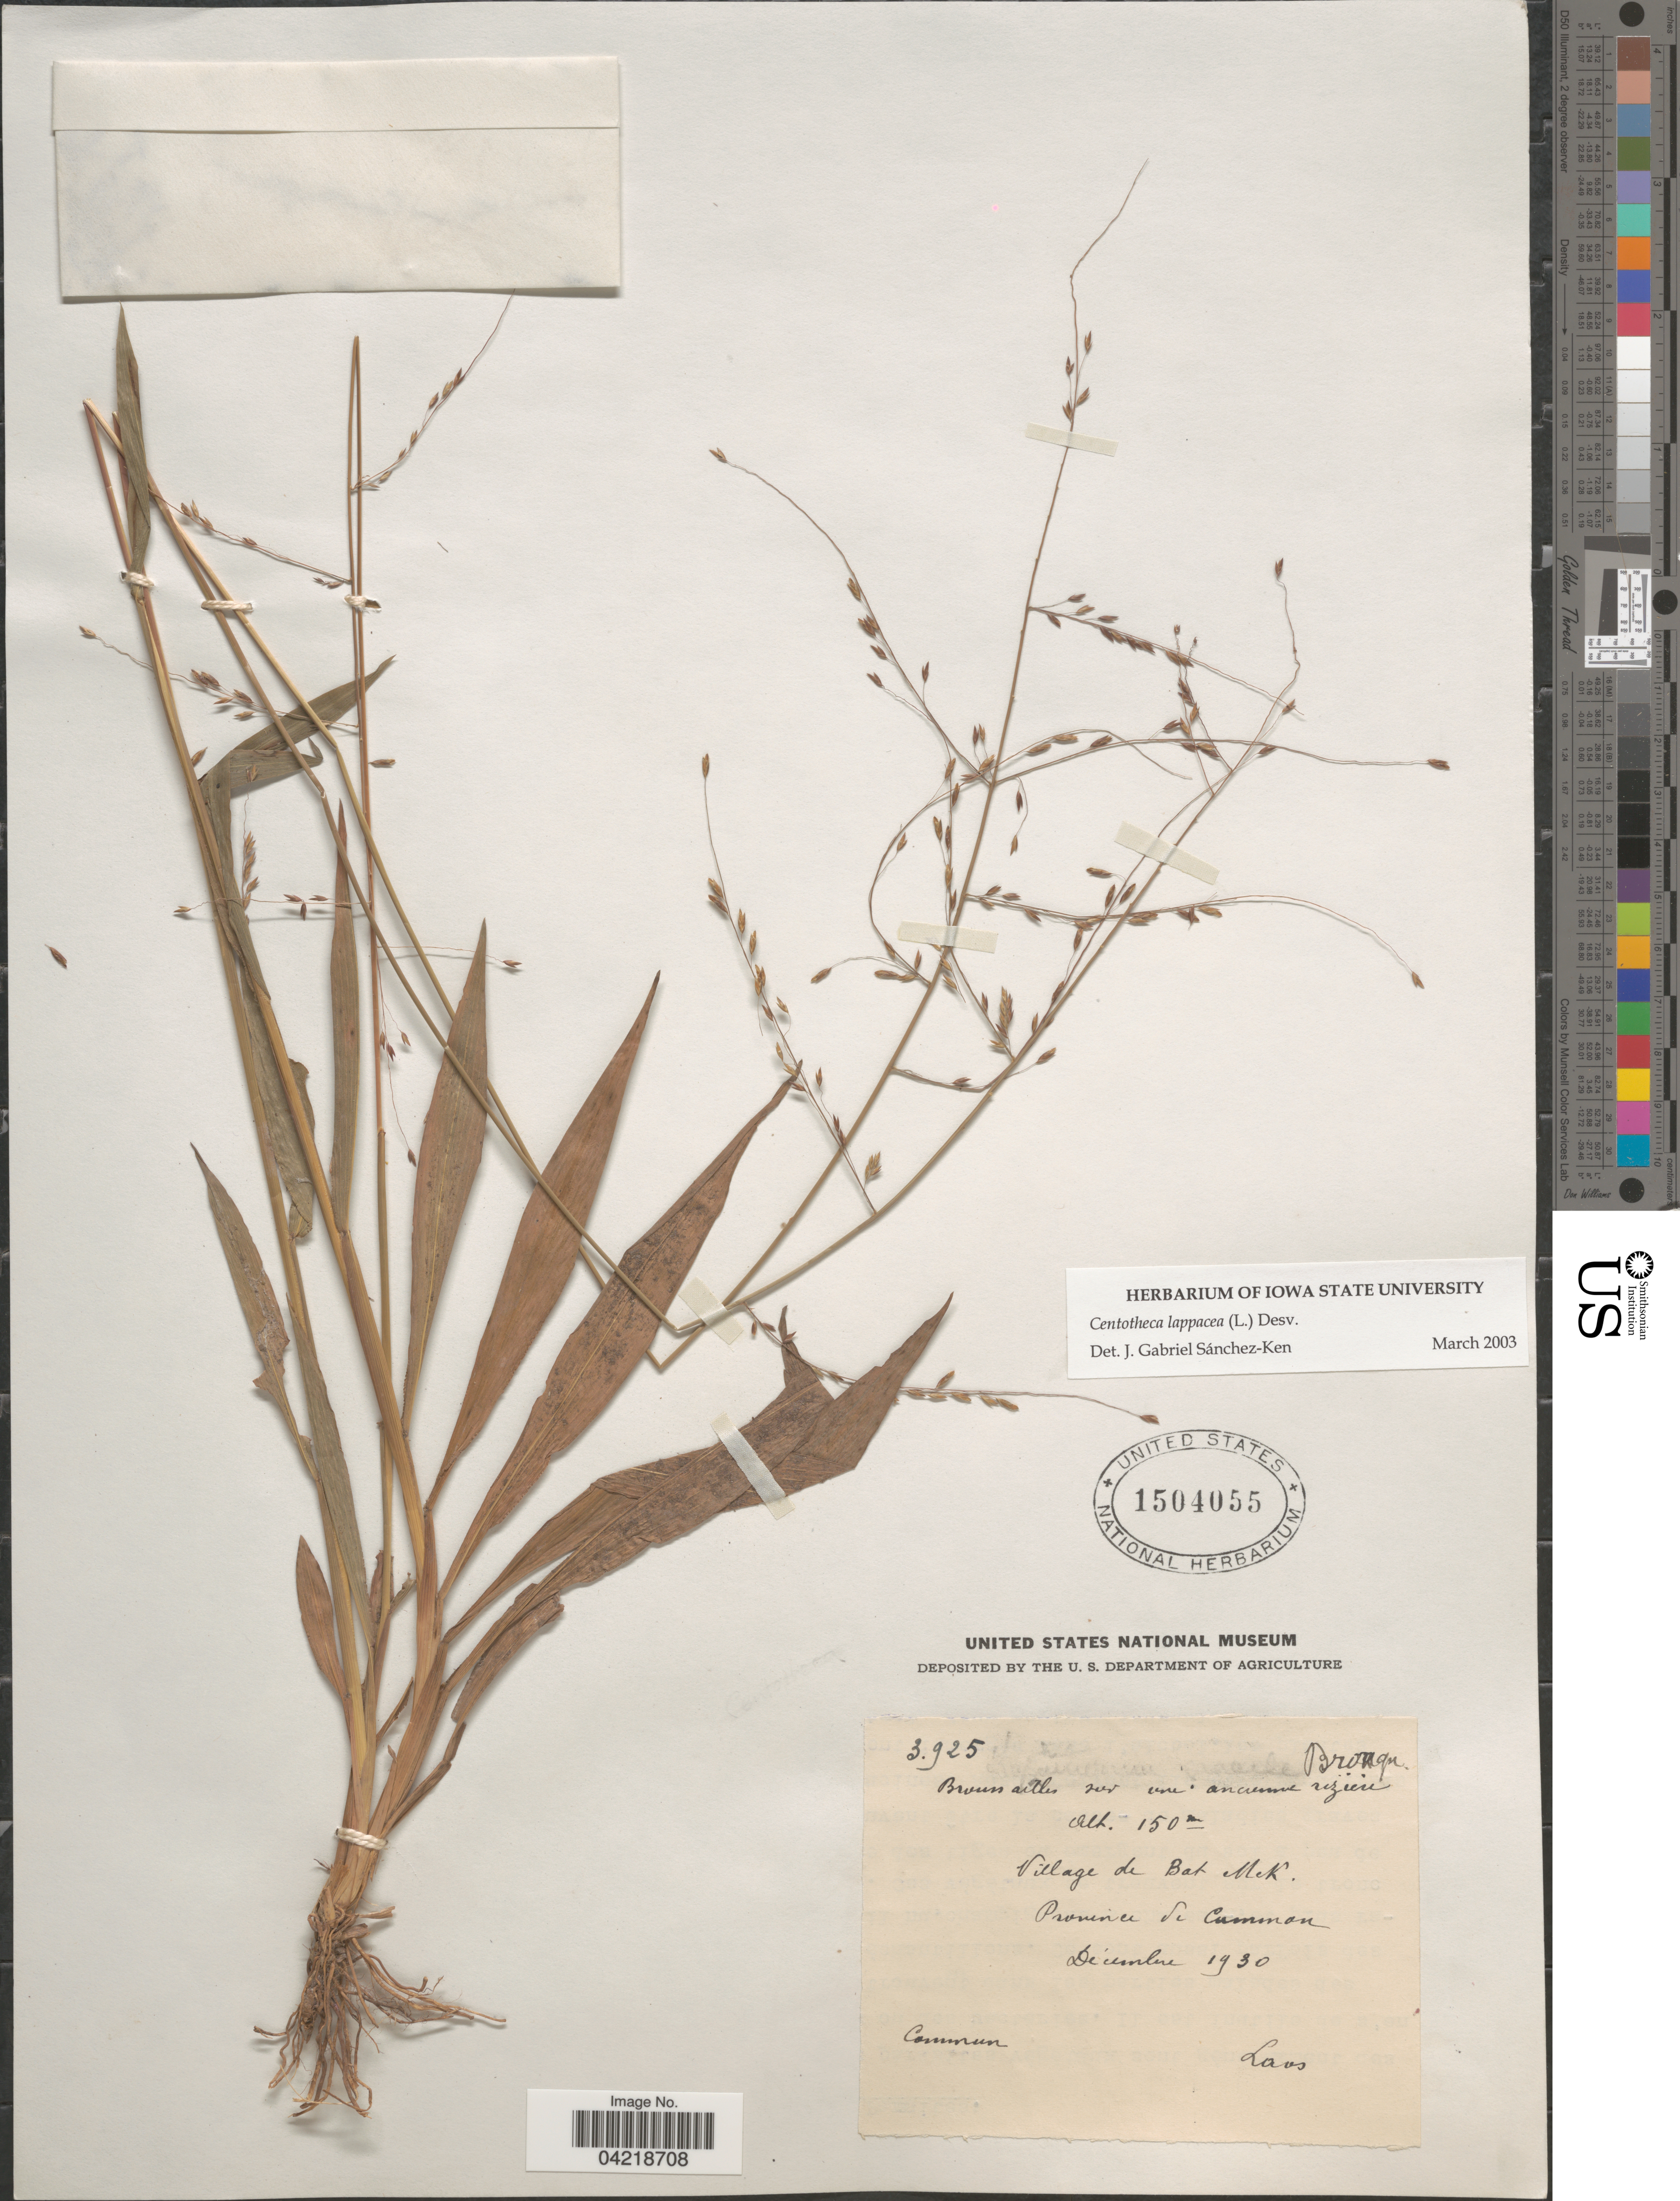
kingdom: Plantae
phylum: Tracheophyta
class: Liliopsida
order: Poales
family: Poaceae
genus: Centotheca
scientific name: Centotheca lappacea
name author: (L.) Desv.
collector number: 3925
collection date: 1930-12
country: Laos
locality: Village de Bat Mek. Province de Cammon.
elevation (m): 150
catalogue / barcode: US 1504055